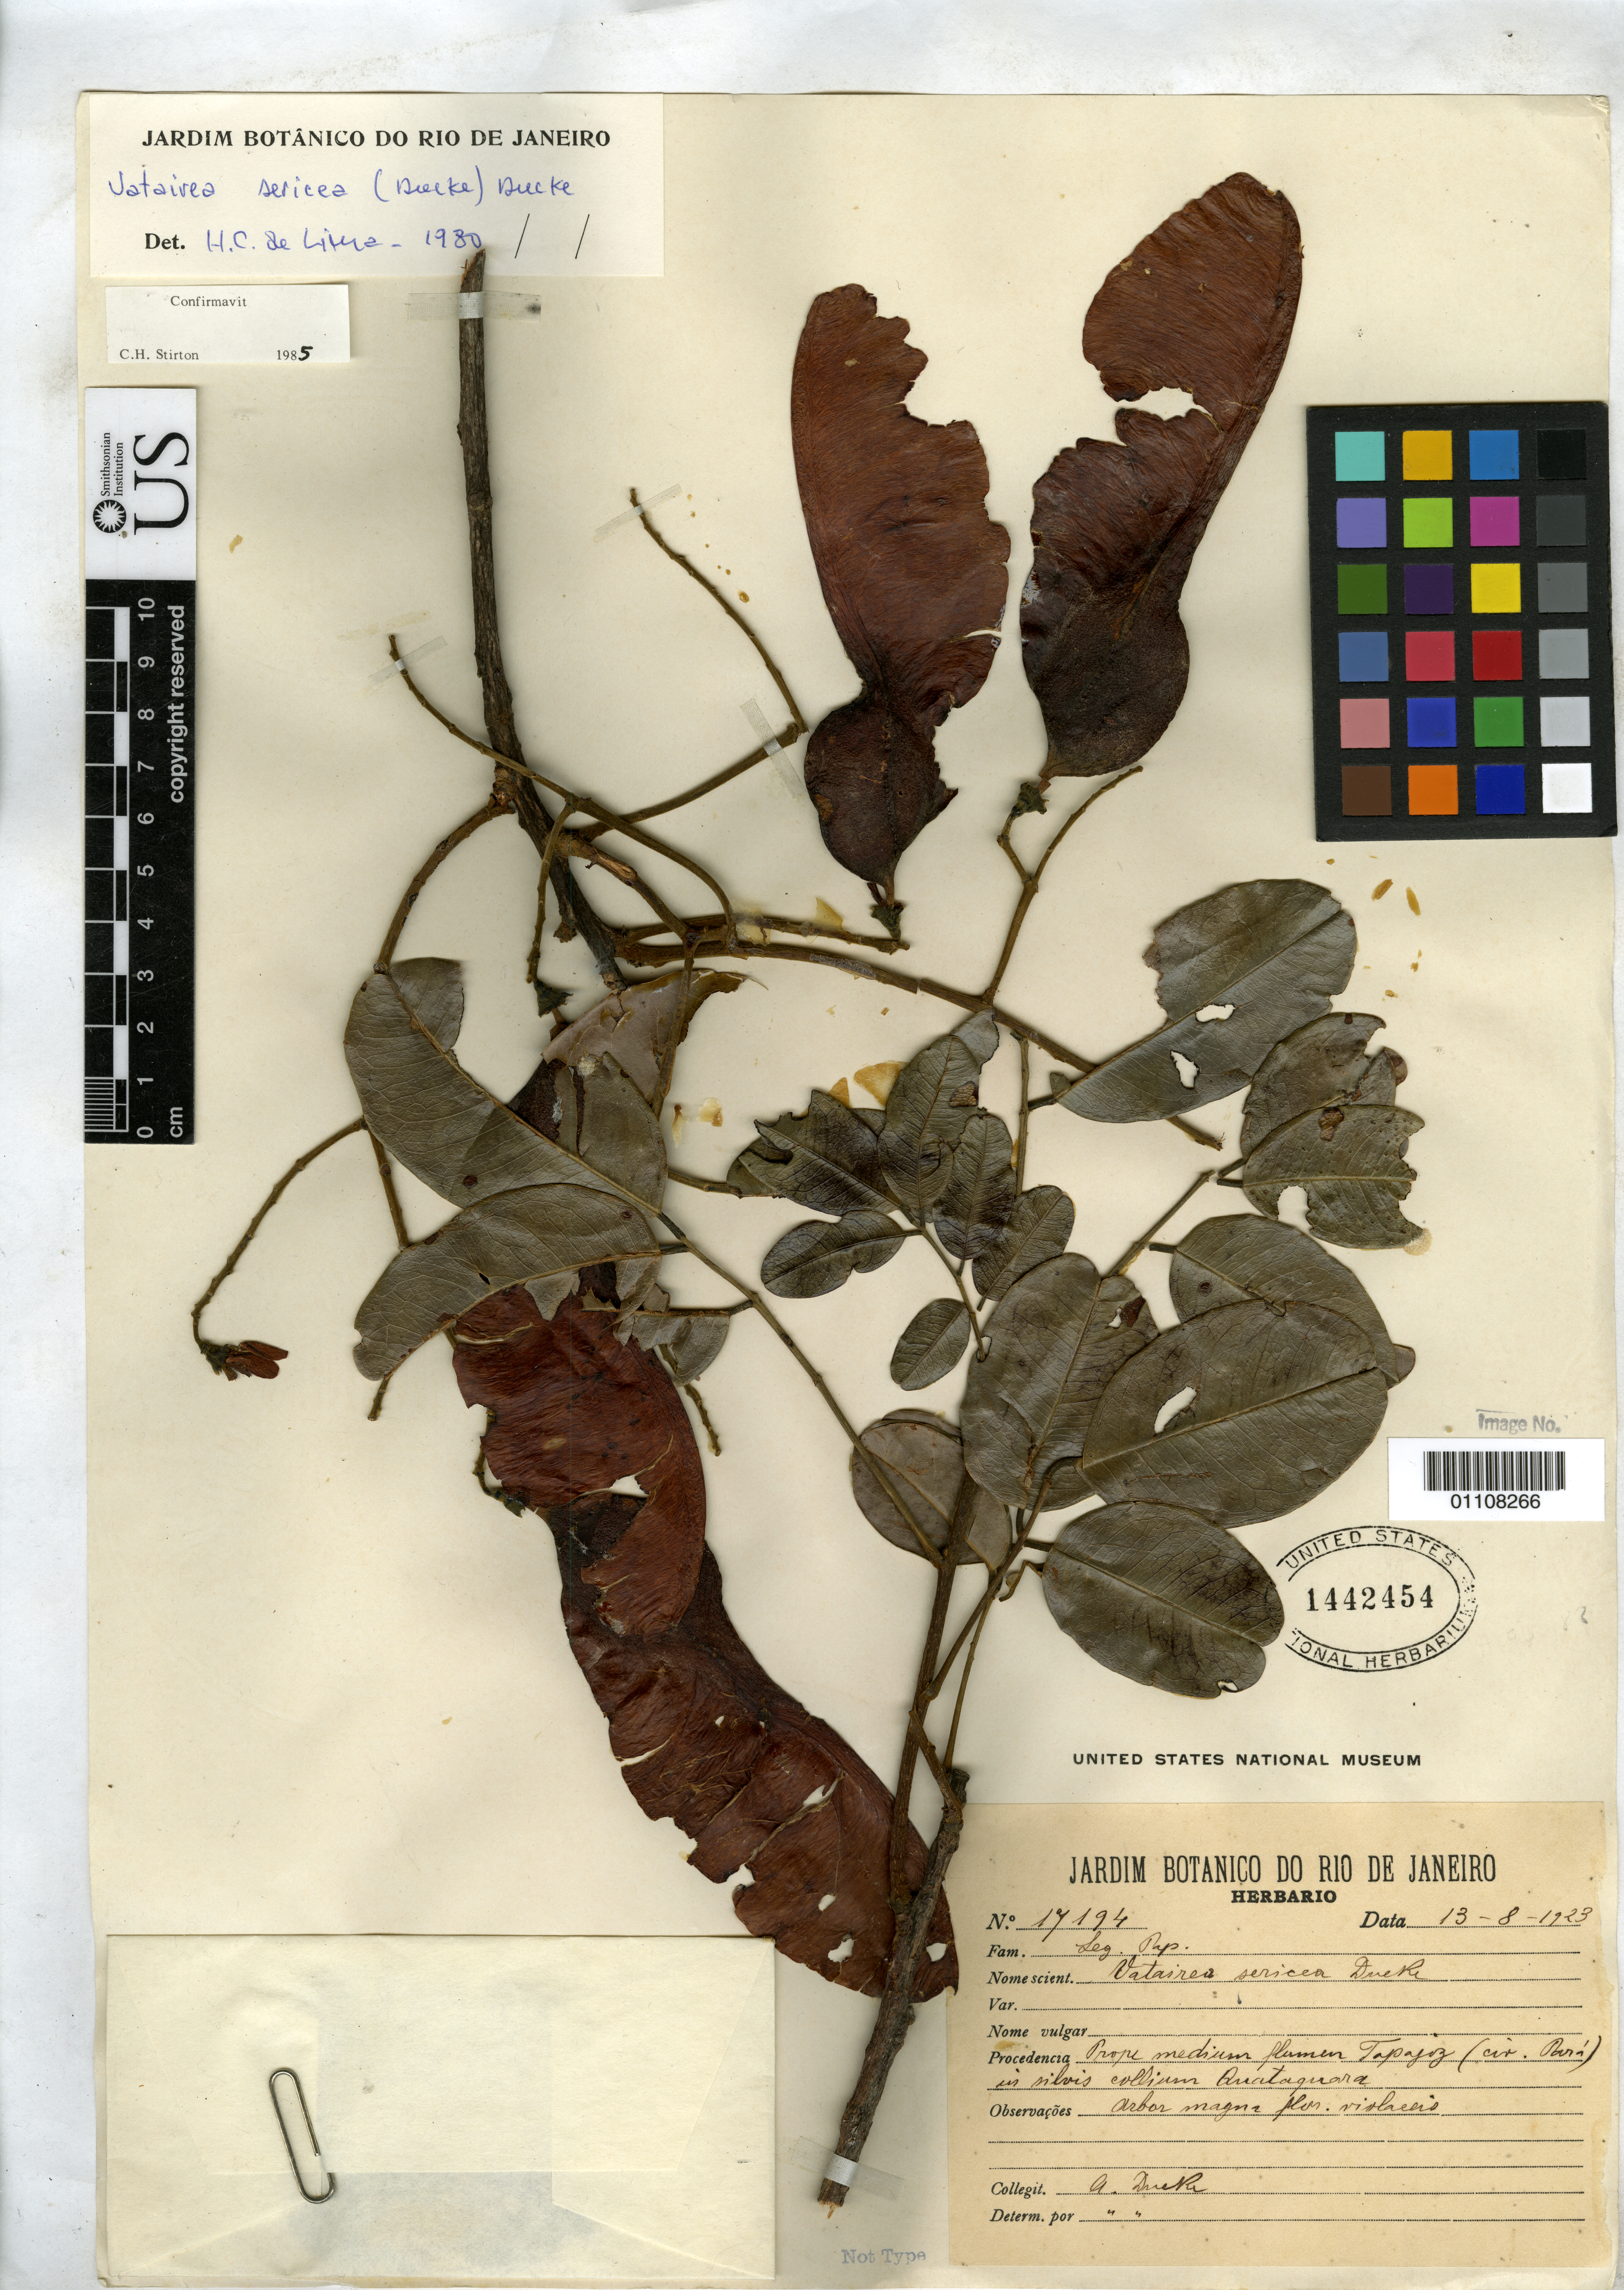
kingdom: Plantae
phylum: Tracheophyta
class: Magnoliopsida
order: Fabales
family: Fabaceae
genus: Tipuana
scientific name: Tipuana sericea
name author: Ducke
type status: Syntype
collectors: A. Ducke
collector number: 17194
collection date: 1923-08-13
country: Brazil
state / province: Pará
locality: Quataguara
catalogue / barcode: US 1442454